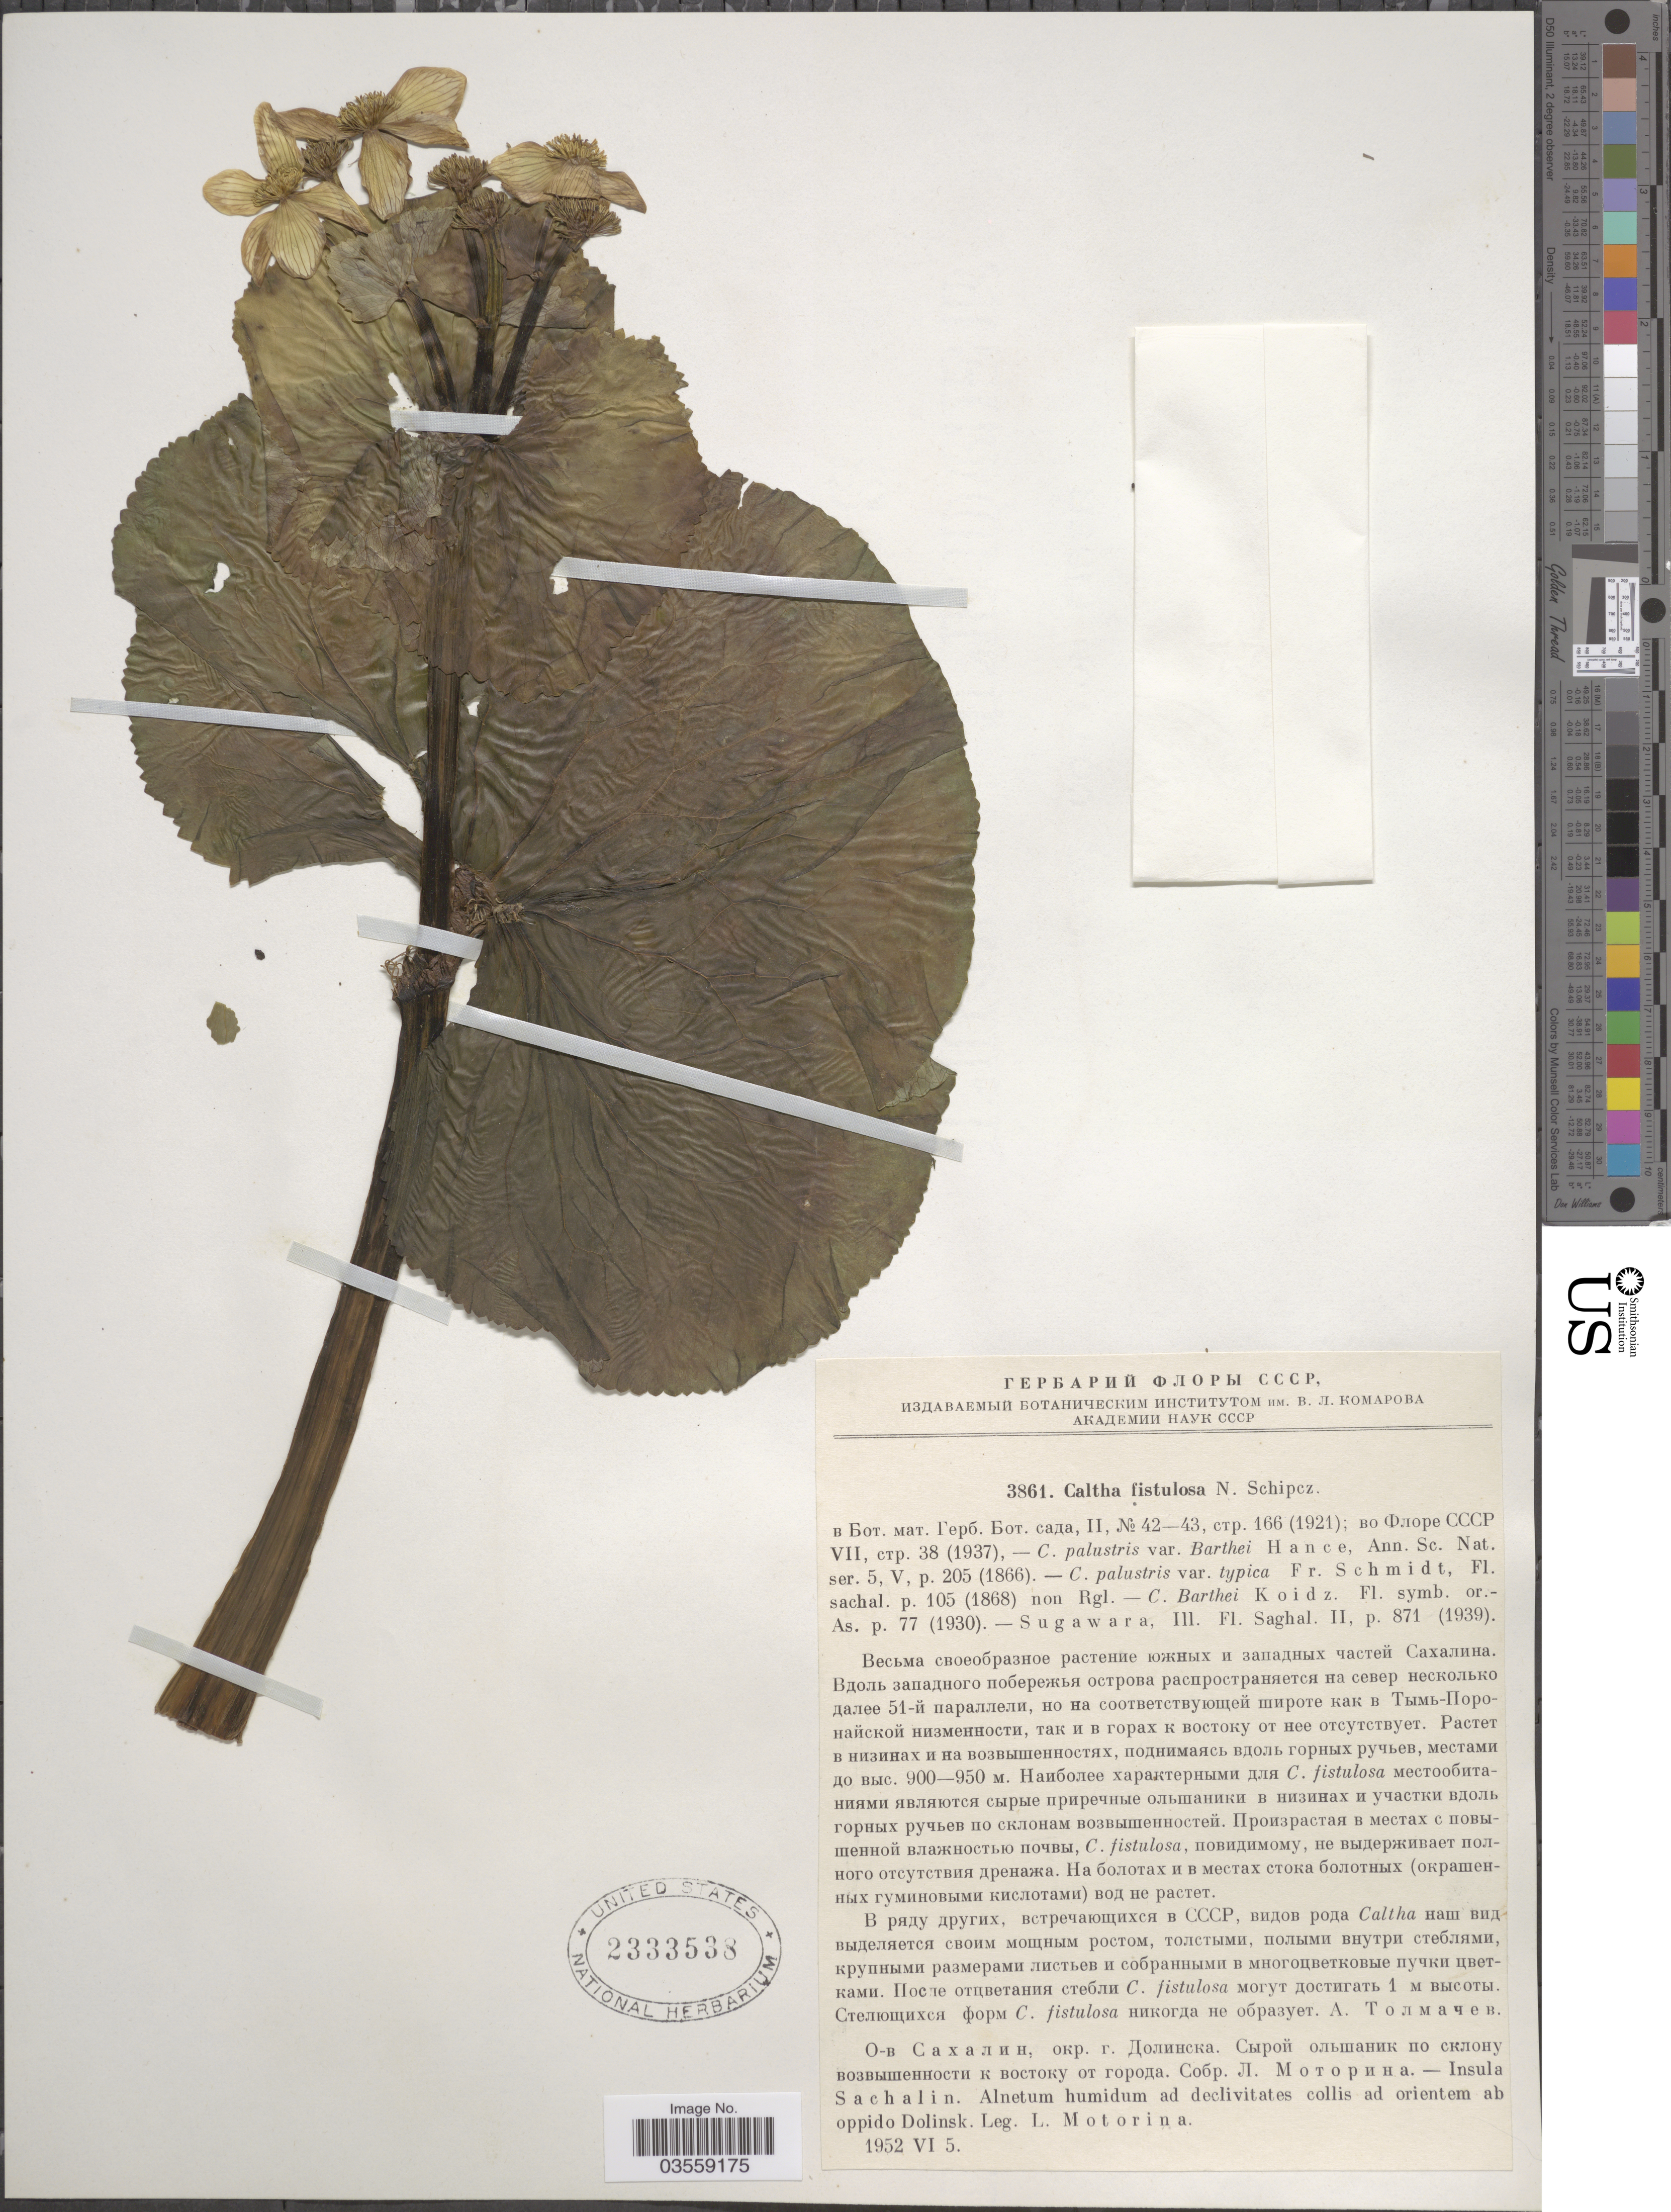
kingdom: Plantae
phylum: Tracheophyta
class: Magnoliopsida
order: Ranunculales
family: Ranunculaceae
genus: Caltha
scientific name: Caltha fistulosa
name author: Schipcz.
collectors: L. Motorina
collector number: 3861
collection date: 1952-06-05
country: Russian Federation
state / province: Sakhalin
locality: Insula Sachalin. Alnetum humidum ad declivitates collis ad orientem ab oppido Dolinsk.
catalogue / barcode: US 2333538